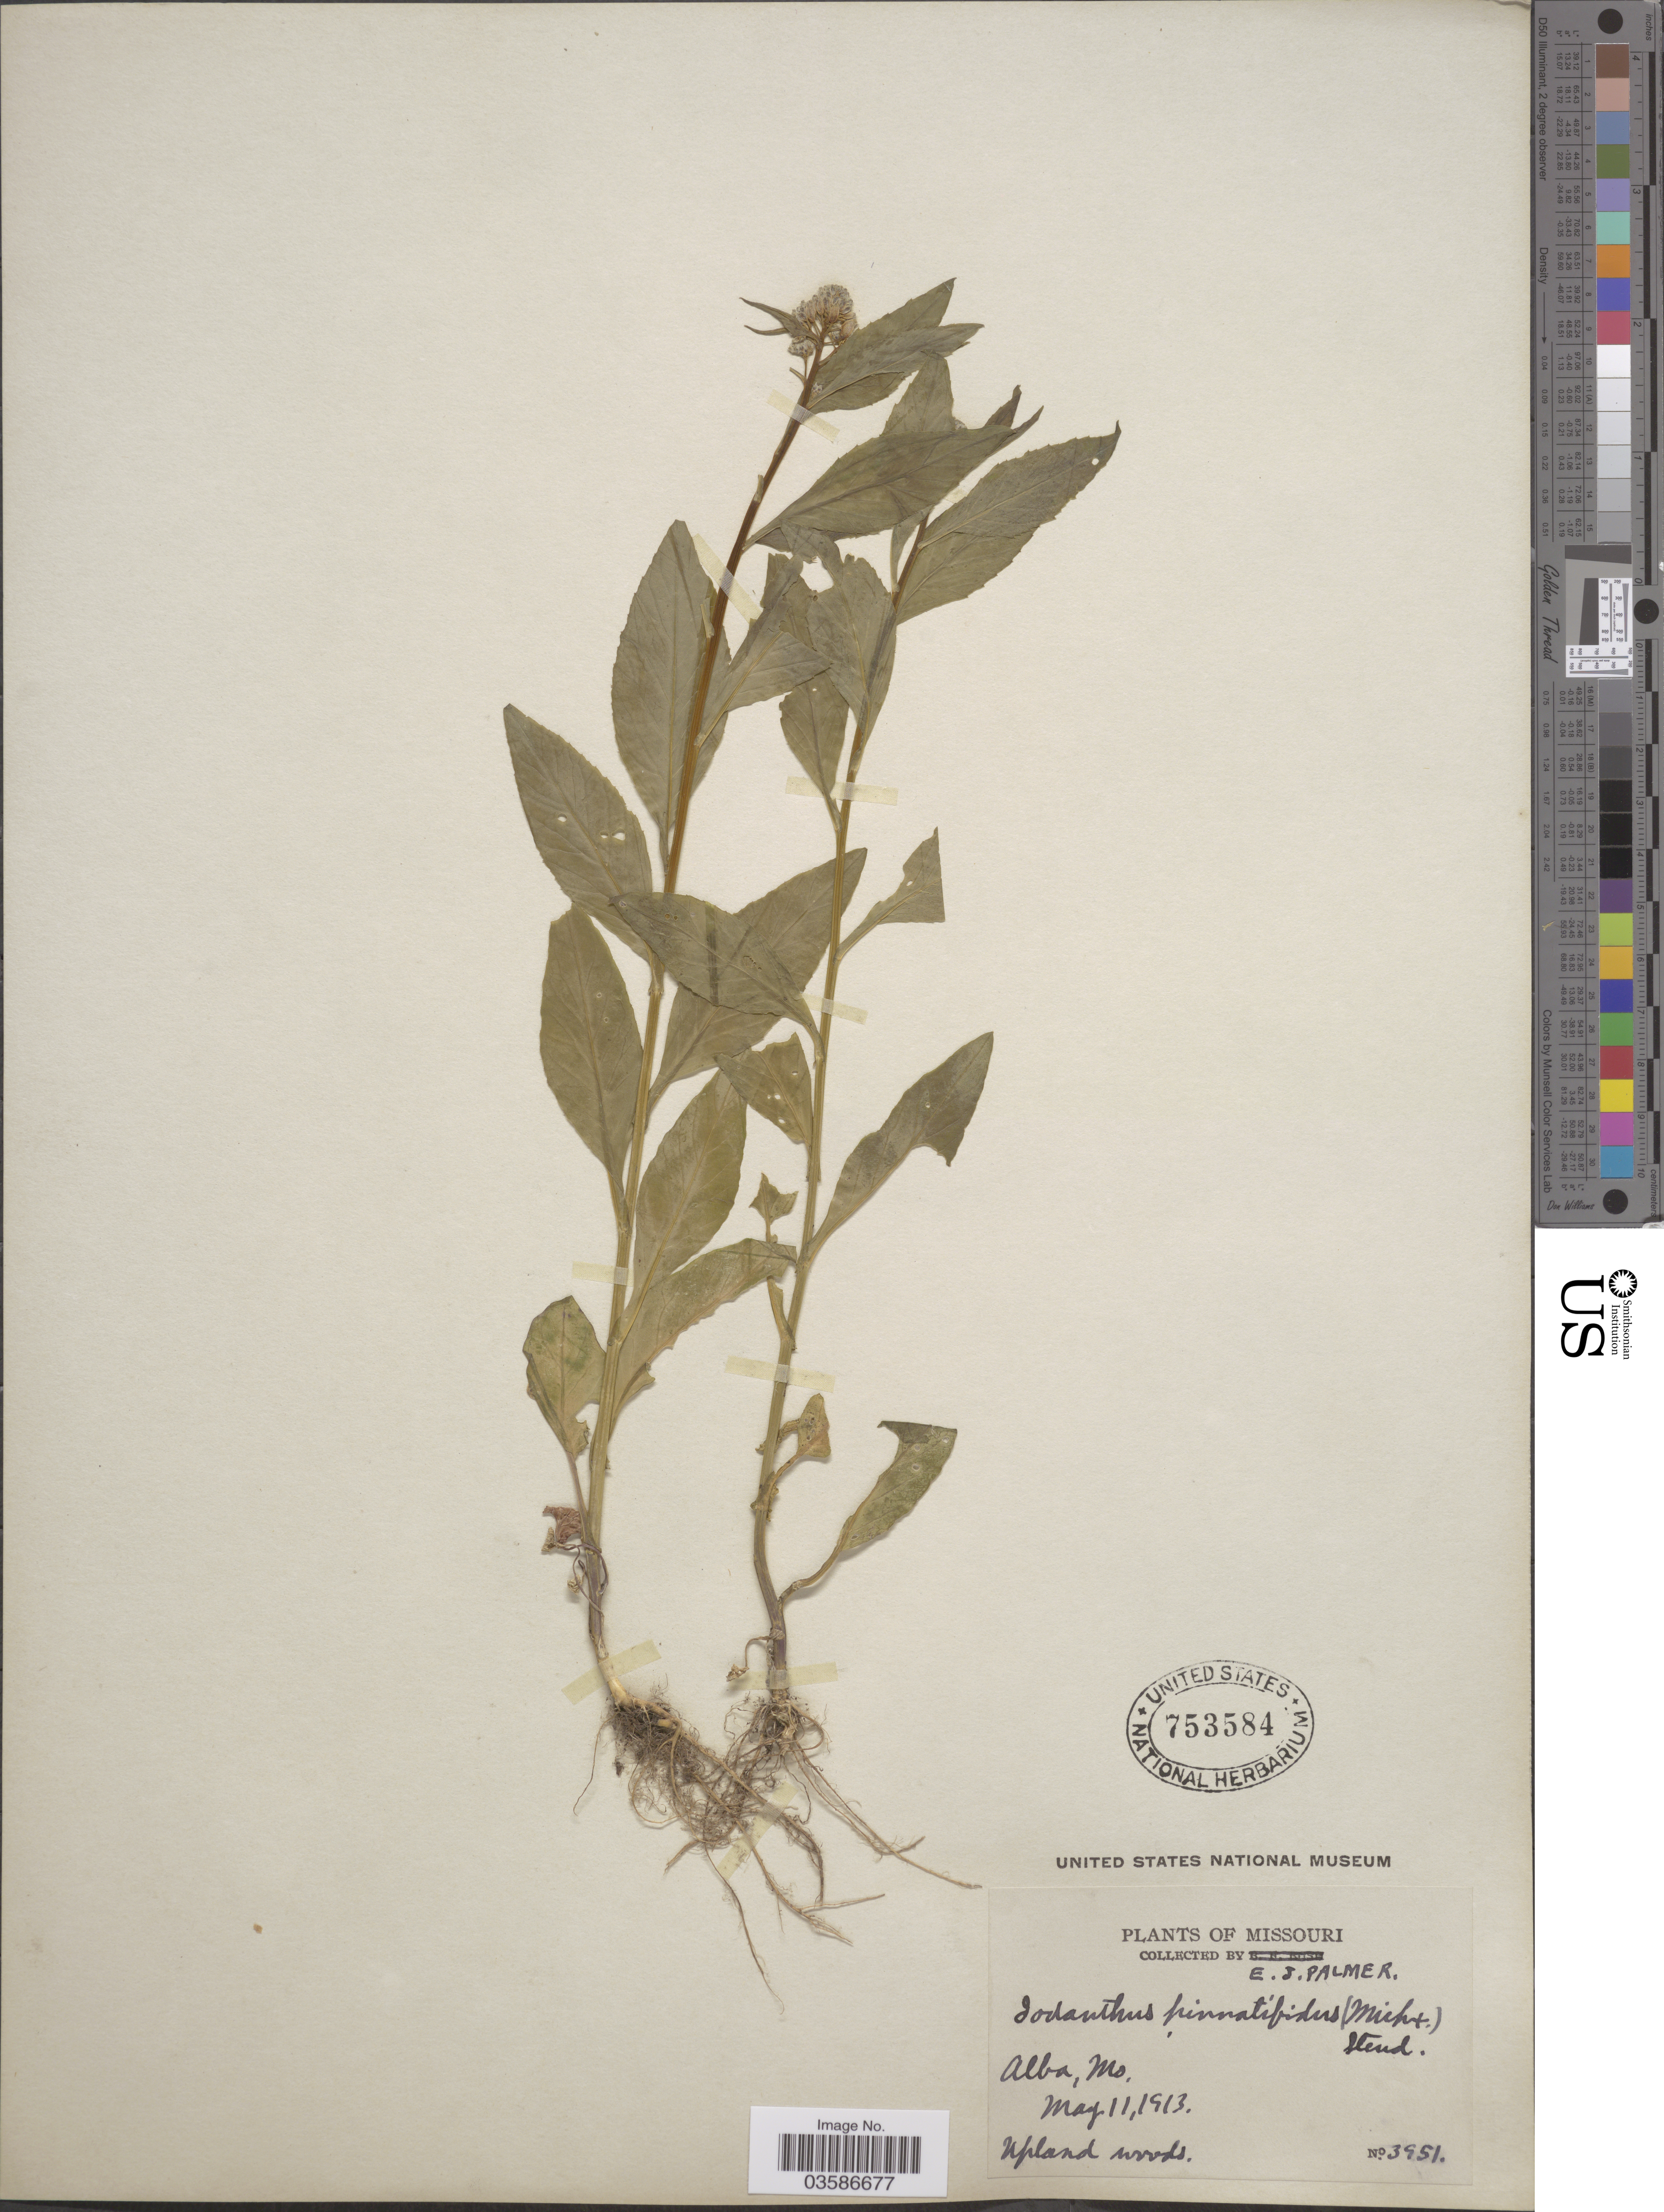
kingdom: Plantae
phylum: Tracheophyta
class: Magnoliopsida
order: Brassicales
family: Brassicaceae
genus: Iodanthus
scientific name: Iodanthus pinnatifidus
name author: (Michx.) Steud.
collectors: E. J. Palmer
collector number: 3951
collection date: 1913-05-11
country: United States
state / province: Missouri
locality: Alba.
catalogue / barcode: US 753584